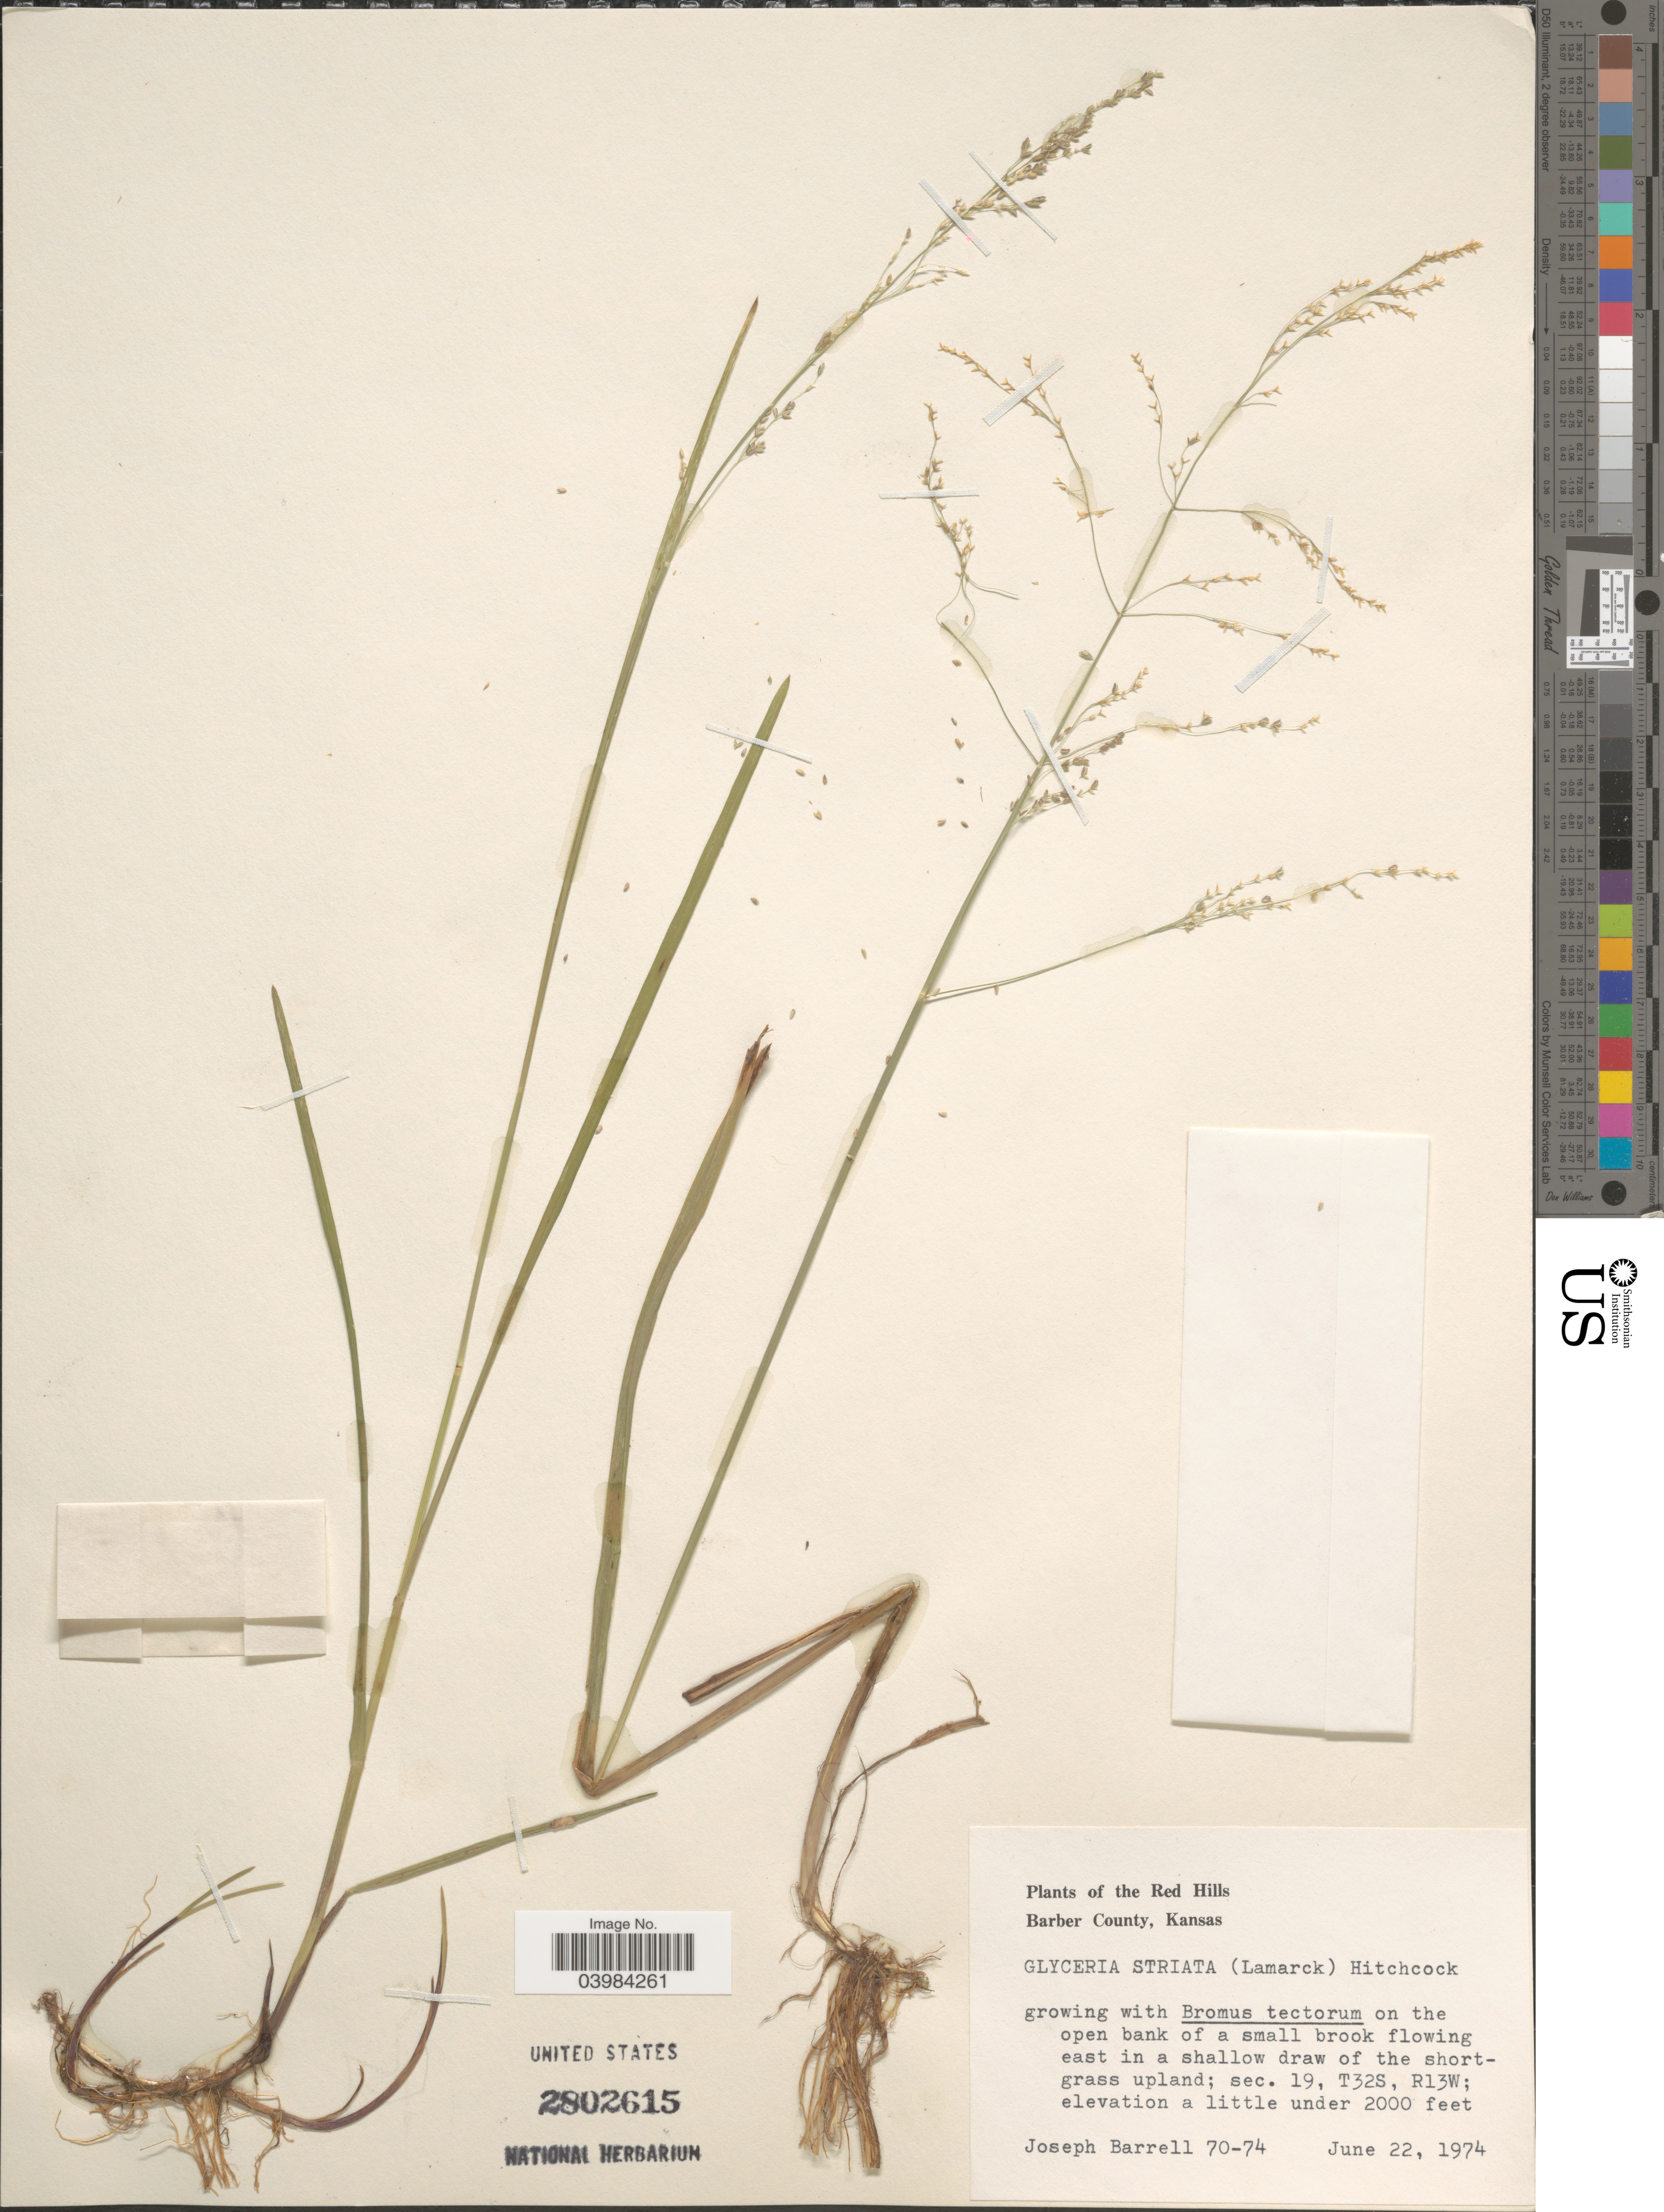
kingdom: Plantae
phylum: Tracheophyta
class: Liliopsida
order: Poales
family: Poaceae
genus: Glyceria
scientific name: Glyceria striata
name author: (Lam.) Hitchc.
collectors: J. Barrell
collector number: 70-74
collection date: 1974-06-22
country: United States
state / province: Kansas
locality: The Red Hills. Barber County. On the open bank of a small brook flowing east in a shallow draw of the short-grass upland; sec. 19, T32S, R13W.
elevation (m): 610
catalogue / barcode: US 2802615